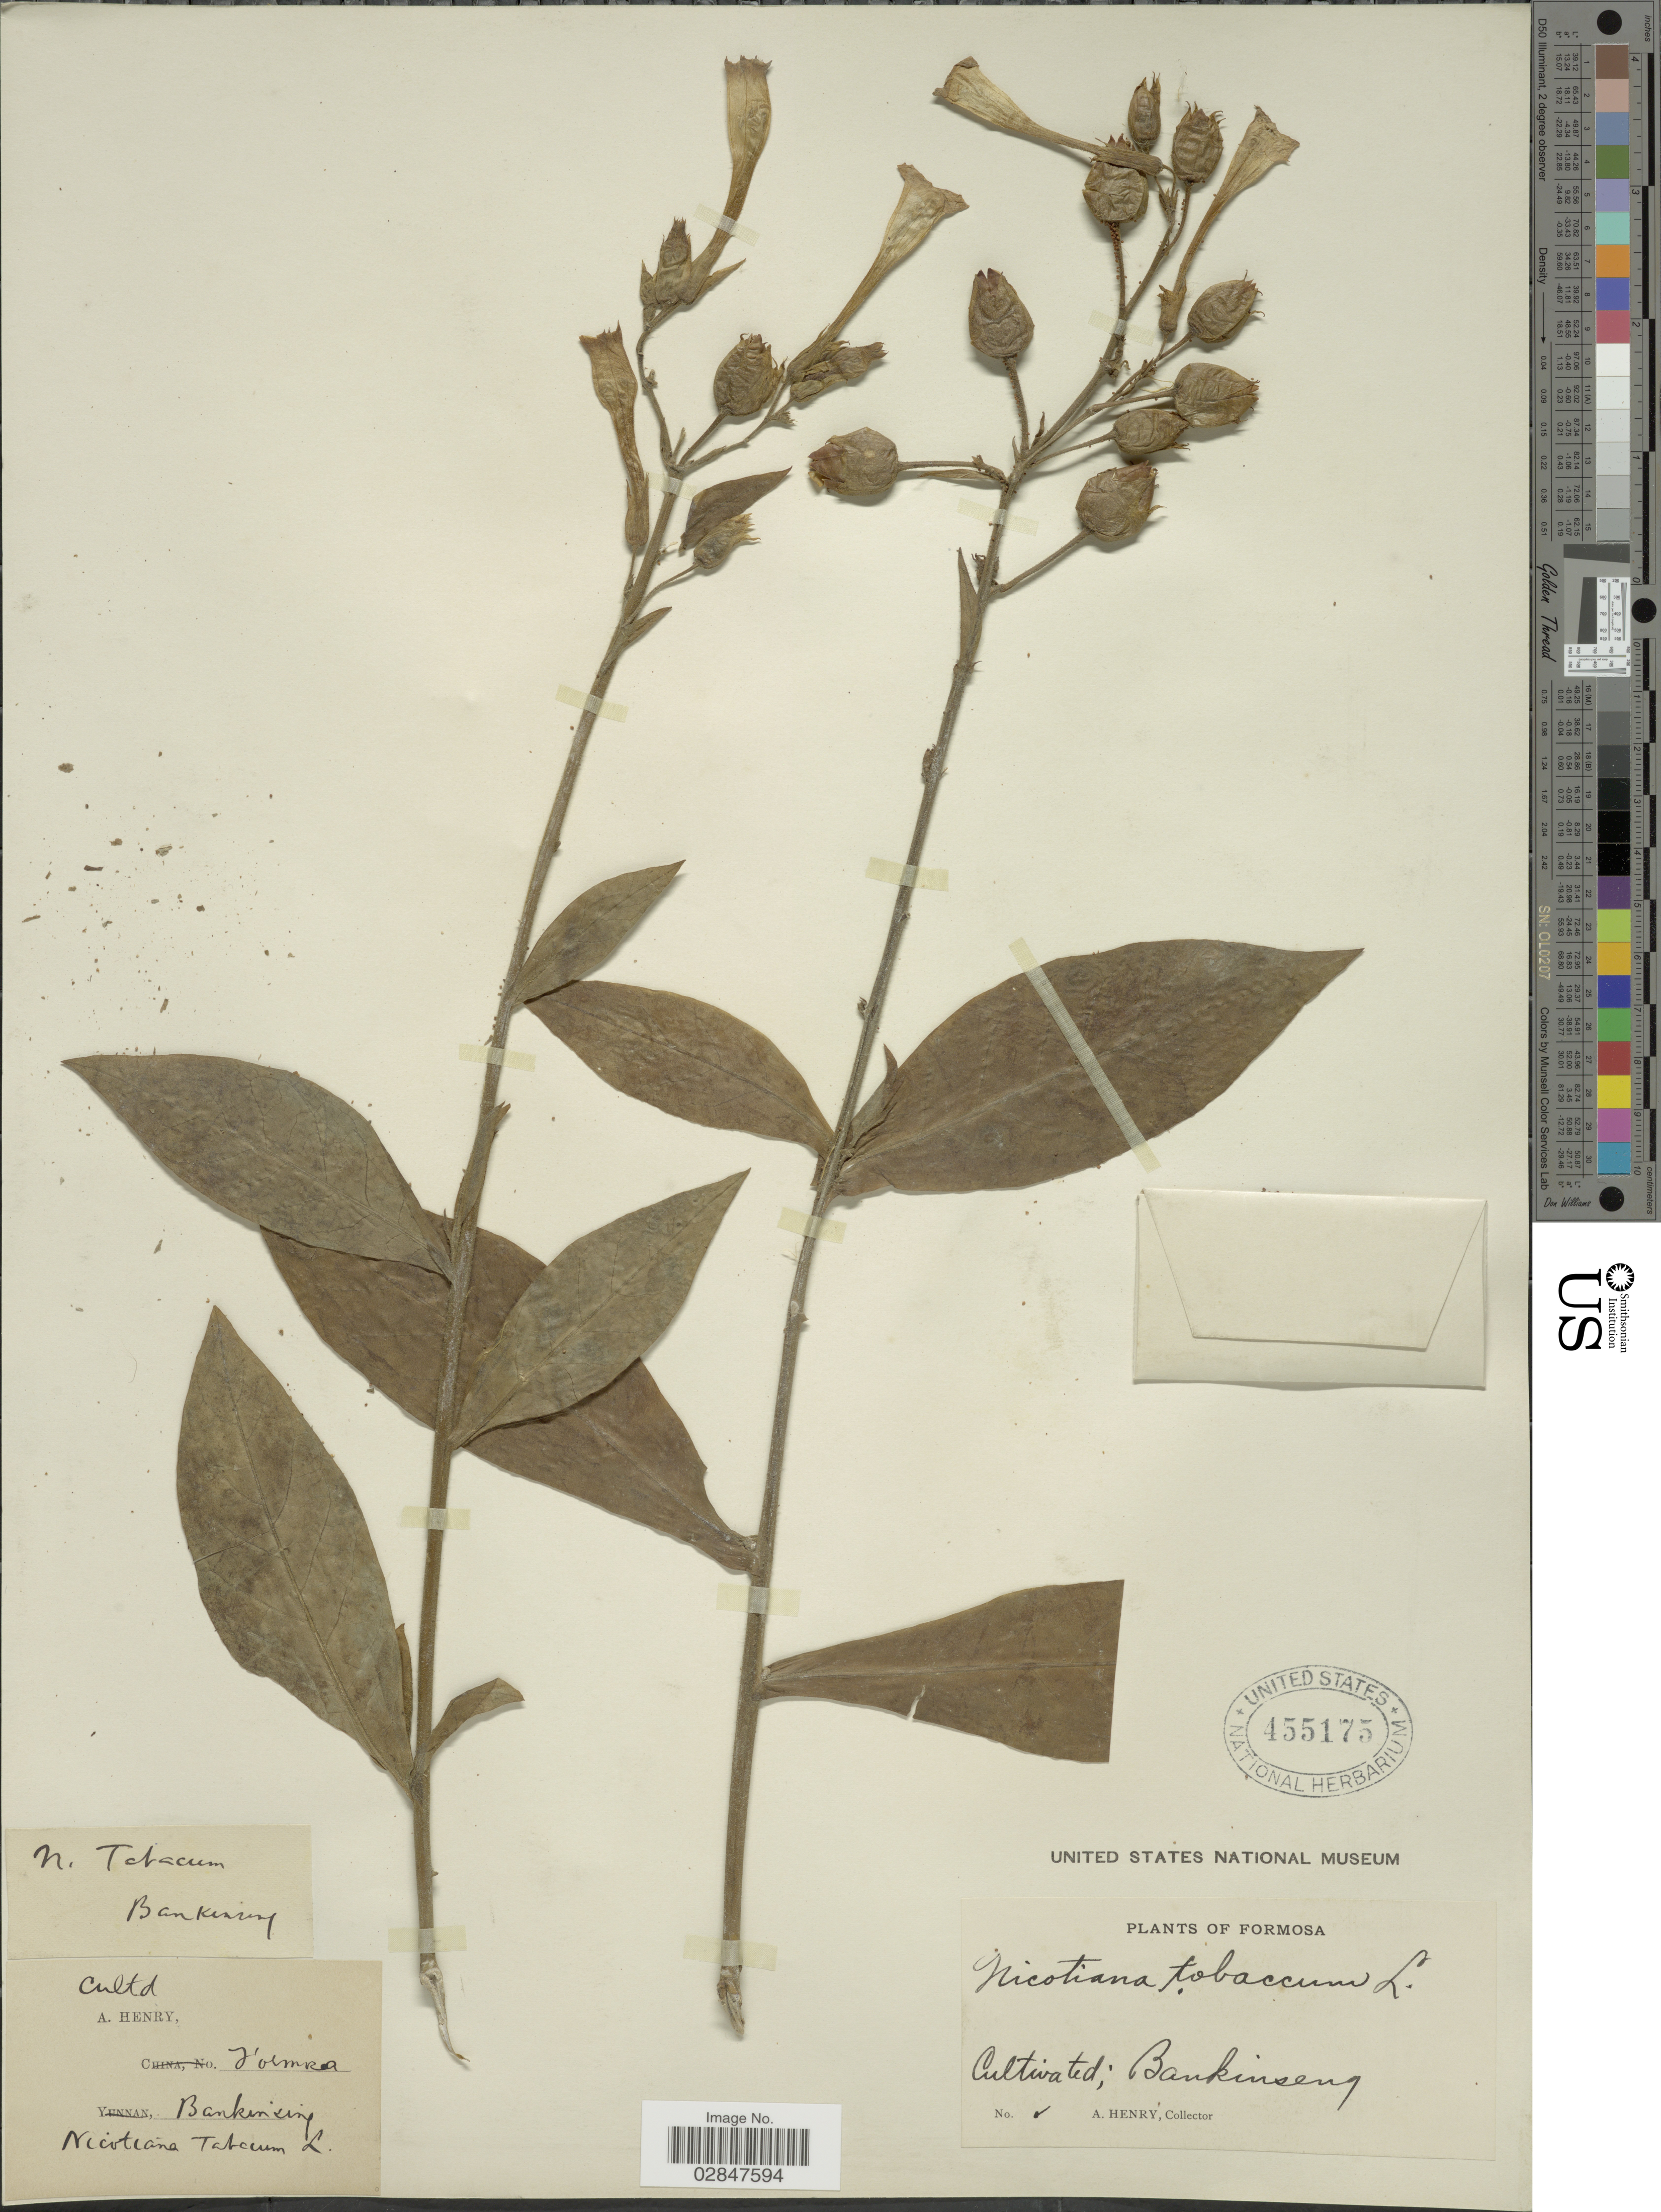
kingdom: Plantae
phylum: Tracheophyta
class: Magnoliopsida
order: Solanales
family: Solanaceae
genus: Nicotiana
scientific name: Nicotiana tabacum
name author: L.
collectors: A. Henry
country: Taiwan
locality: Bankinseng.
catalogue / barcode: US 455175